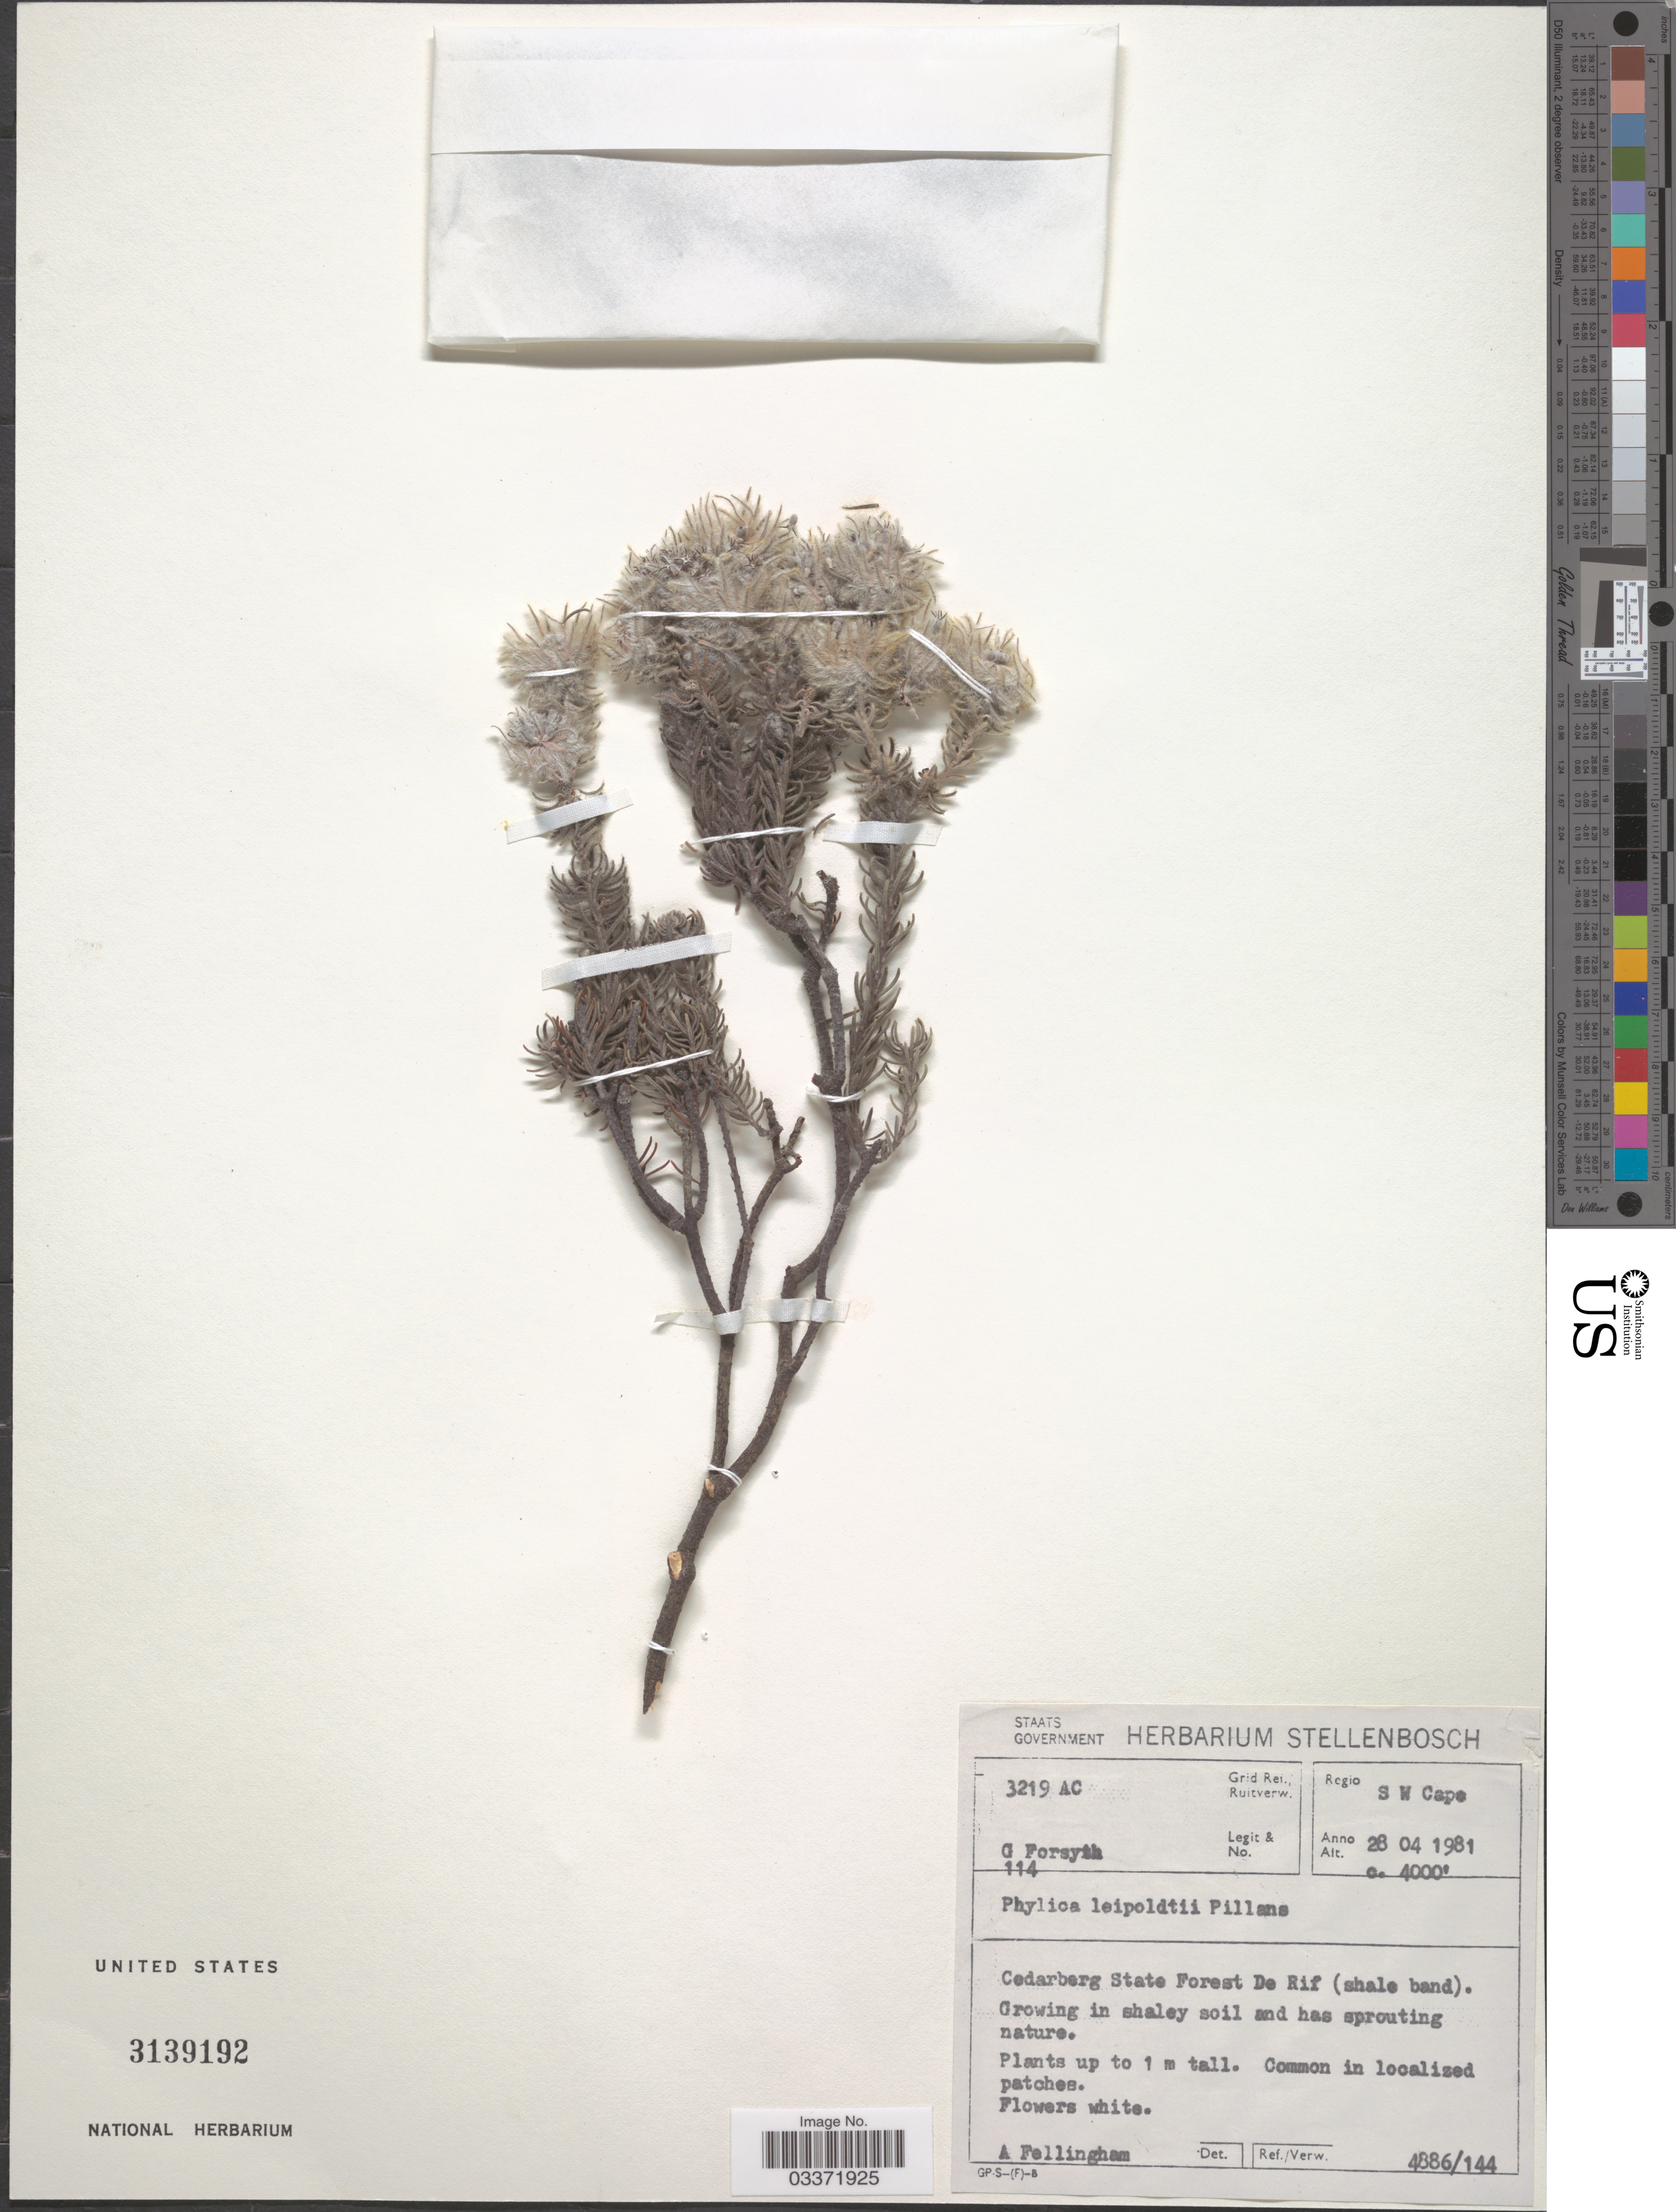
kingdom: Plantae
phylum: Tracheophyta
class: Magnoliopsida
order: Rosales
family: Rhamnaceae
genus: Phylica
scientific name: Phylica leipoldtii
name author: Pillans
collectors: G. Forsyth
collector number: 114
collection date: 1981-04-28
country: South Africa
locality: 3219 AC Grid Ref./Ruitverw. Regio S W Cape. Cedarberg State Forest De Rif (shale band).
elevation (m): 1219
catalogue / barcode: US 3139192